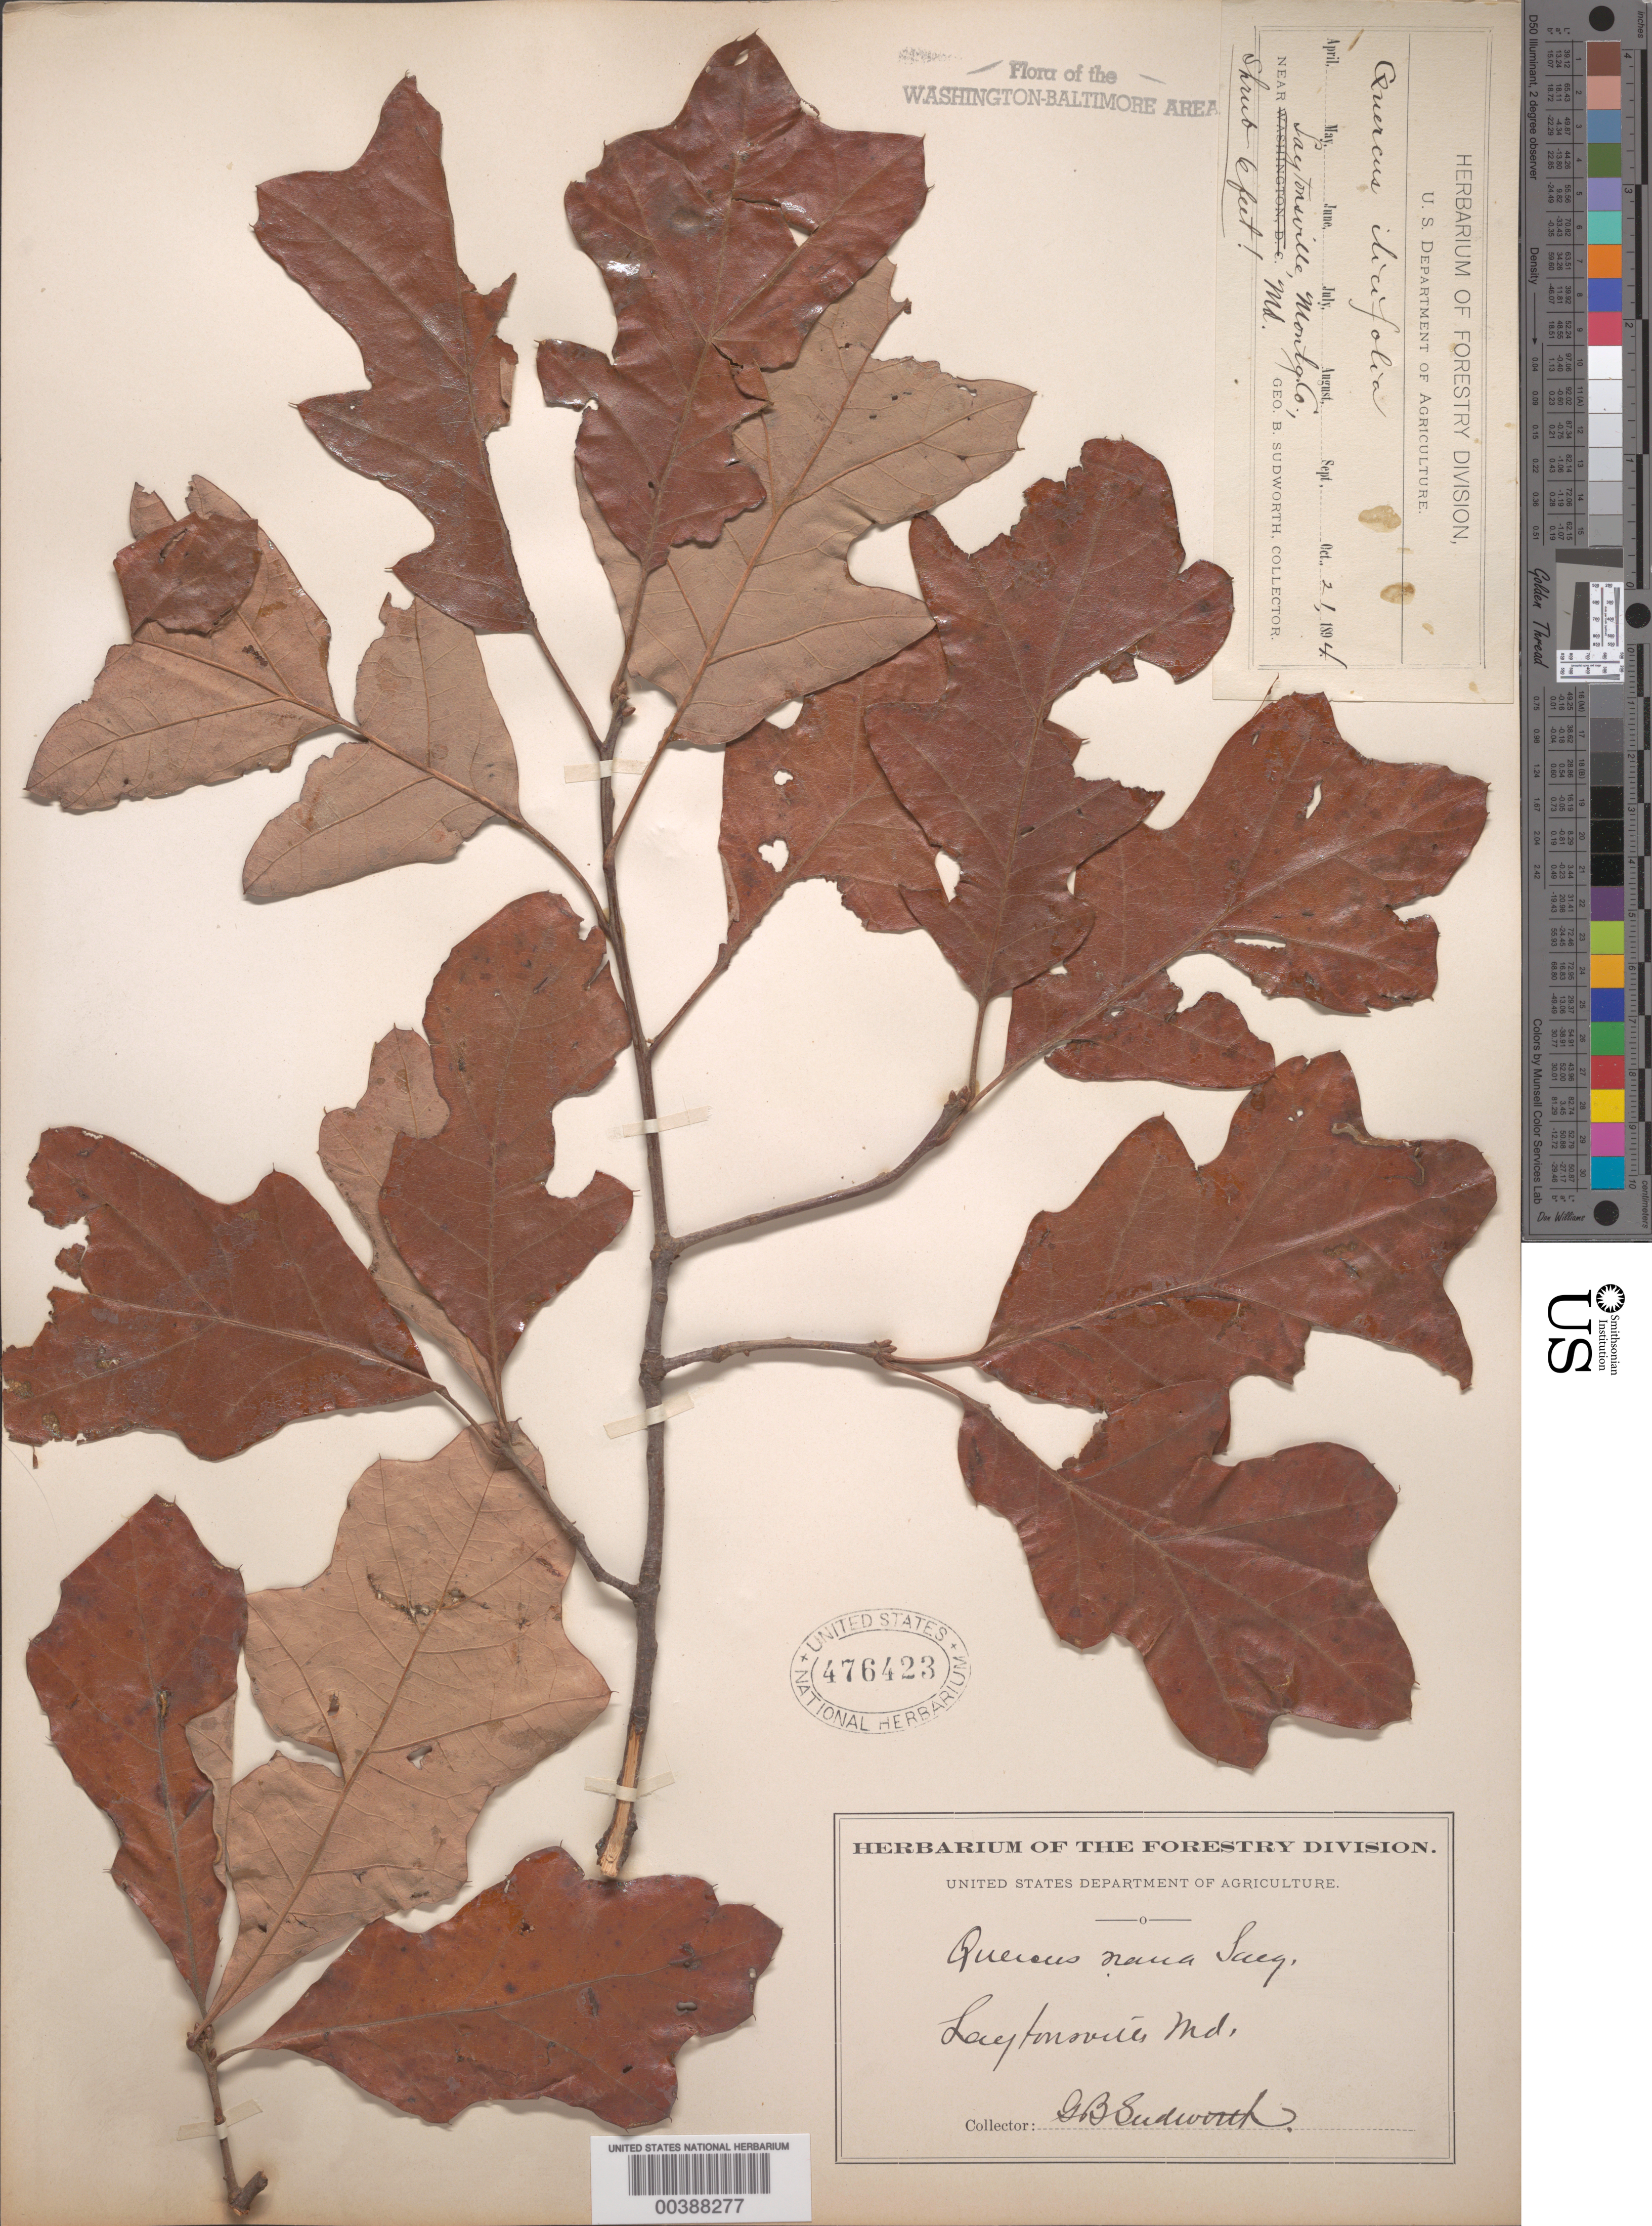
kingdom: Plantae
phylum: Tracheophyta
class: Magnoliopsida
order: Fagales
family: Fagaceae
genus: Quercus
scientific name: Quercus ilicifolia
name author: Wangenh.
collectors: G. B. Sudworth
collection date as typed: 21 Oct 1894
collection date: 1894-10-21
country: United States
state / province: Maryland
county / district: Montgomery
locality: Laytonsville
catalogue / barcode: US 476423